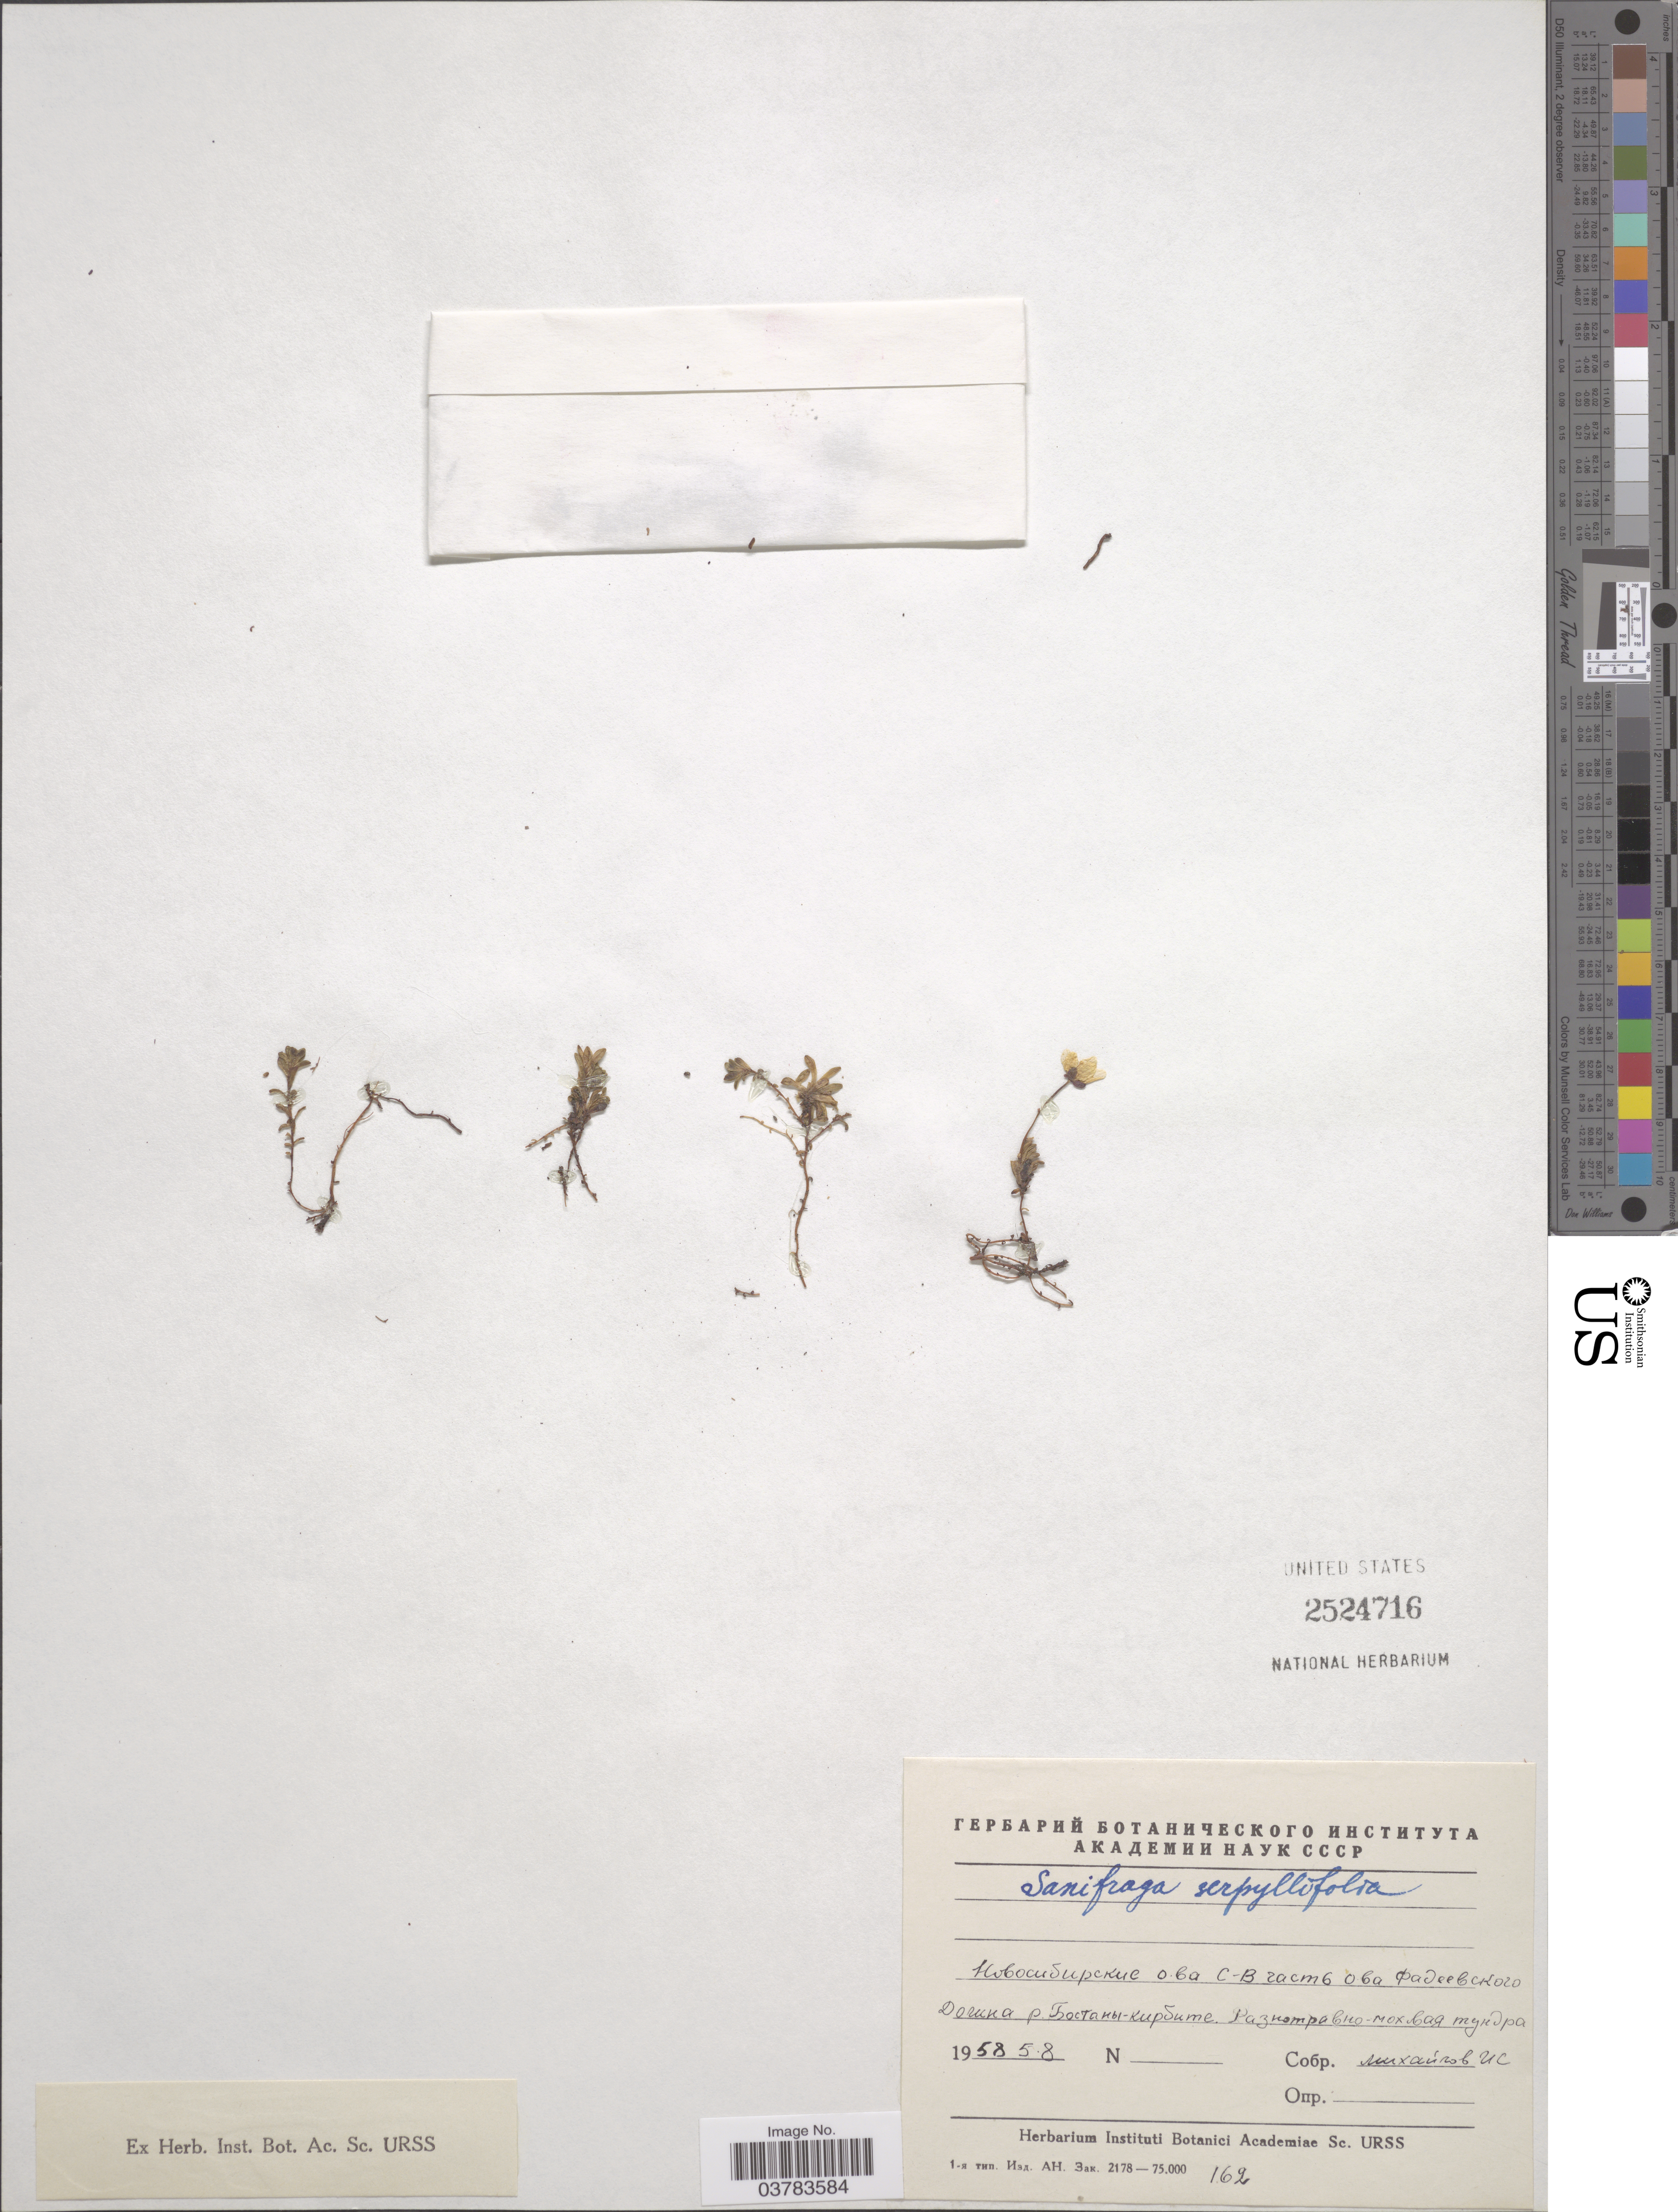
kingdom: Plantae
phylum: Tracheophyta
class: Magnoliopsida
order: Saxifragales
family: Saxifragaceae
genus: Saxifraga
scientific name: Saxifraga serpyllifolia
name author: Pursh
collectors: I. Mikhailov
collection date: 1958-08-05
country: Russian Federation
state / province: Sakha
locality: New Siberian Islands, NE part of Faddeyevskiy Island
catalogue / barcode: US 2524716